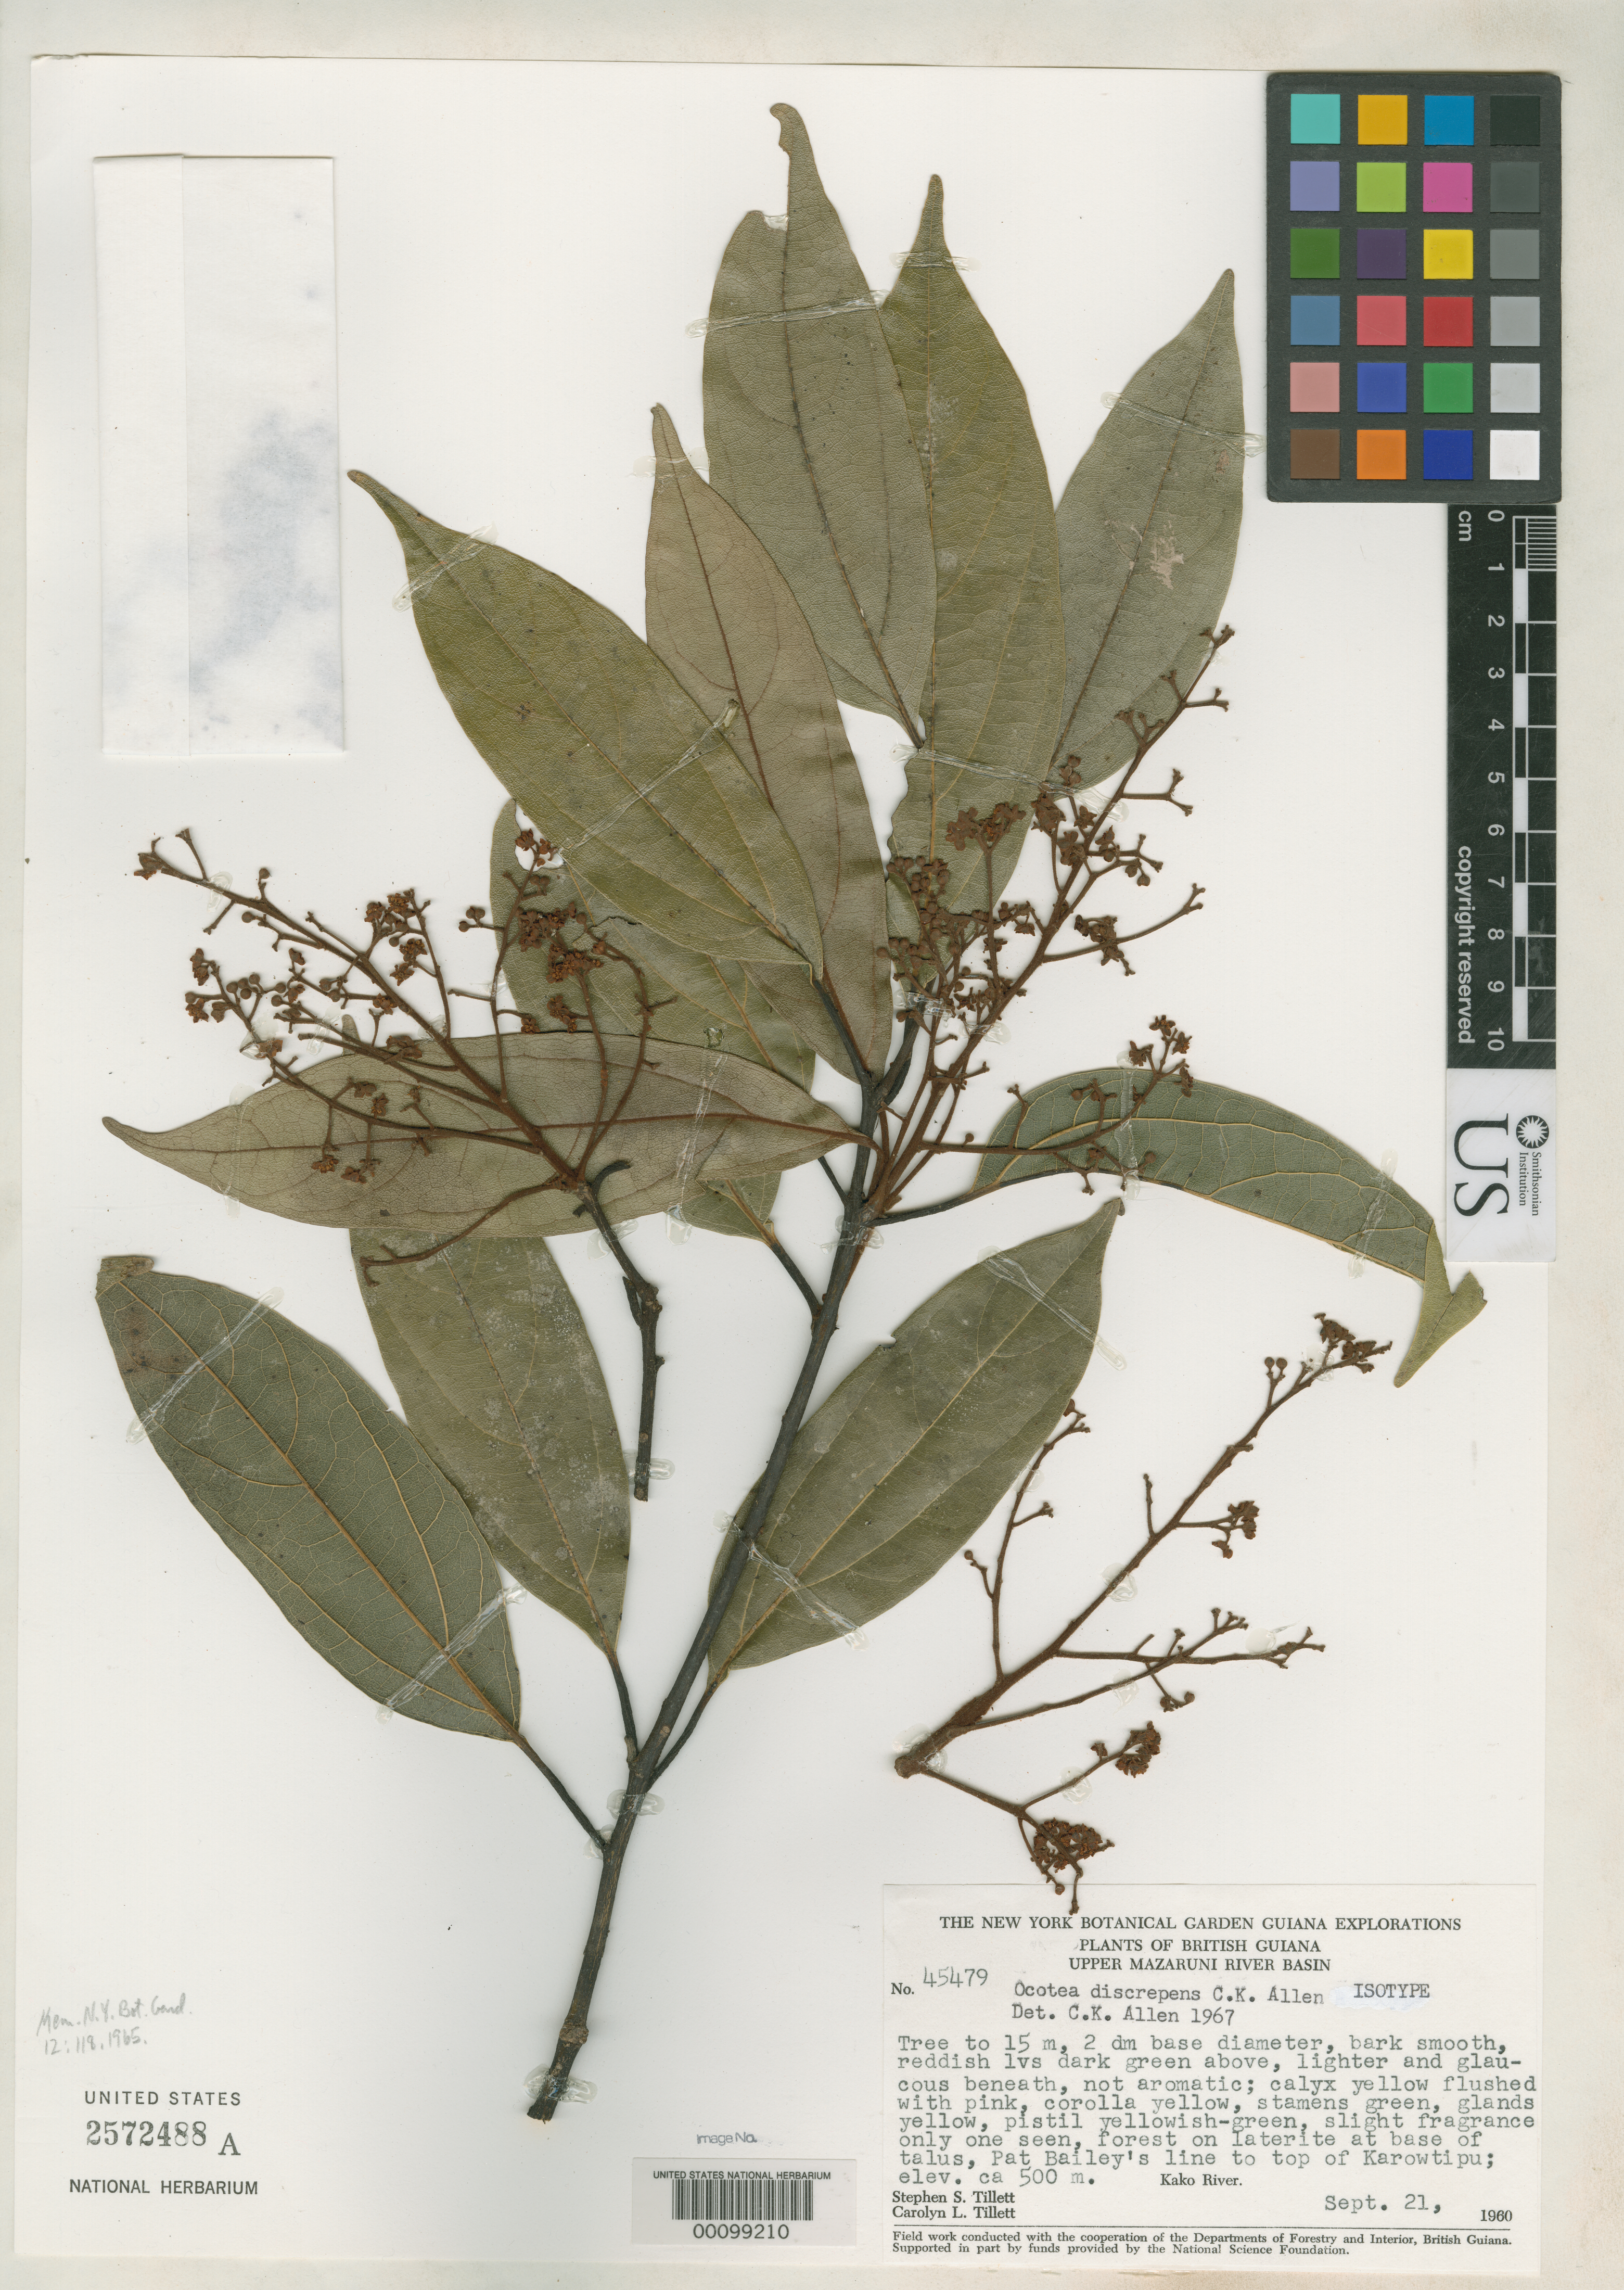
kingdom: Plantae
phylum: Tracheophyta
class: Magnoliopsida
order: Laurales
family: Lauraceae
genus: Ocotea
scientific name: Ocotea discrepens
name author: C.K. Allen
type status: Isotype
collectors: S. S. Tillett & C. L. Tillett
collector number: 45479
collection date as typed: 21 Sep 1960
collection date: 1960-09-21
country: Guyana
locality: Upper Mazarumi River basin, Kakoriver, Karowtipu.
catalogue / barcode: US 2572488A